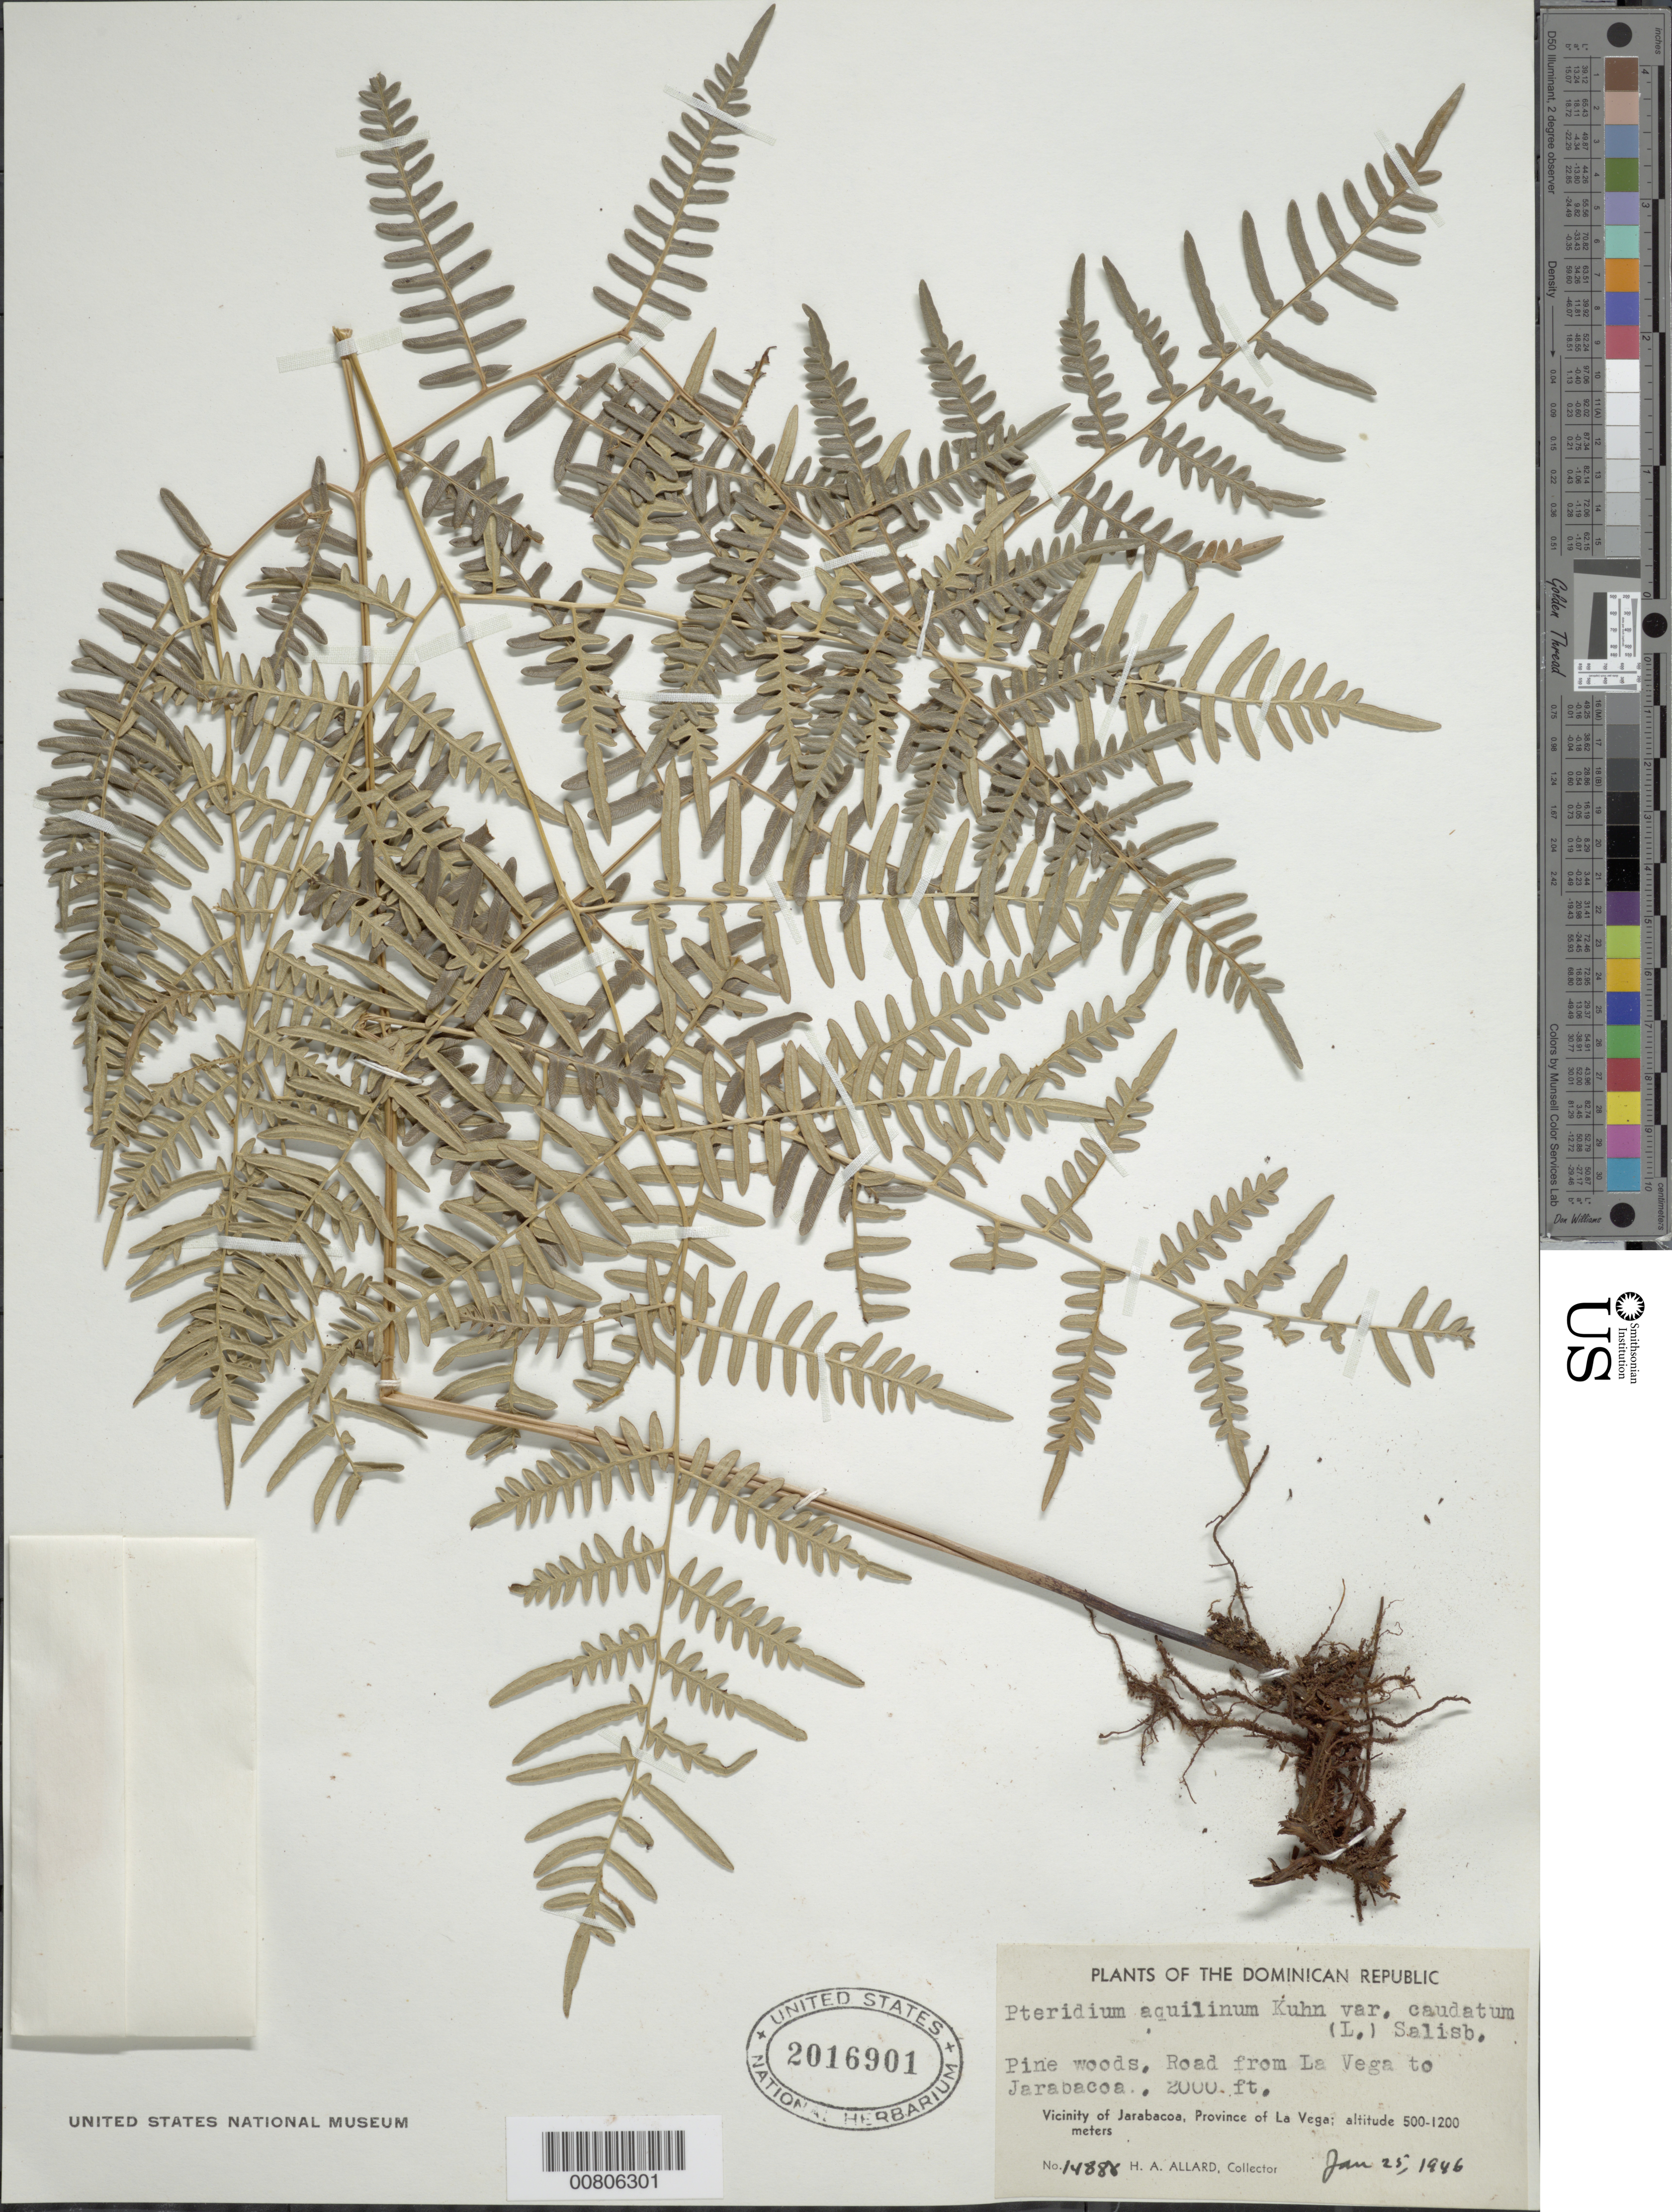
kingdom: Plantae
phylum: Tracheophyta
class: Polypodiopsida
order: Polypodiales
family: Dennstaedtiaceae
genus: Pteridium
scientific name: Pteridium caudatum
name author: (L.) Maxon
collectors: H. A. Allard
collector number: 14888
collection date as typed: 25 Jan 1946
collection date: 1946-01-25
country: Dominican Republic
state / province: La Vega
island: Hispaniola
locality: La Vega to Jarabacoa road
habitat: Pine woods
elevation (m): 610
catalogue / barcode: US 2016901